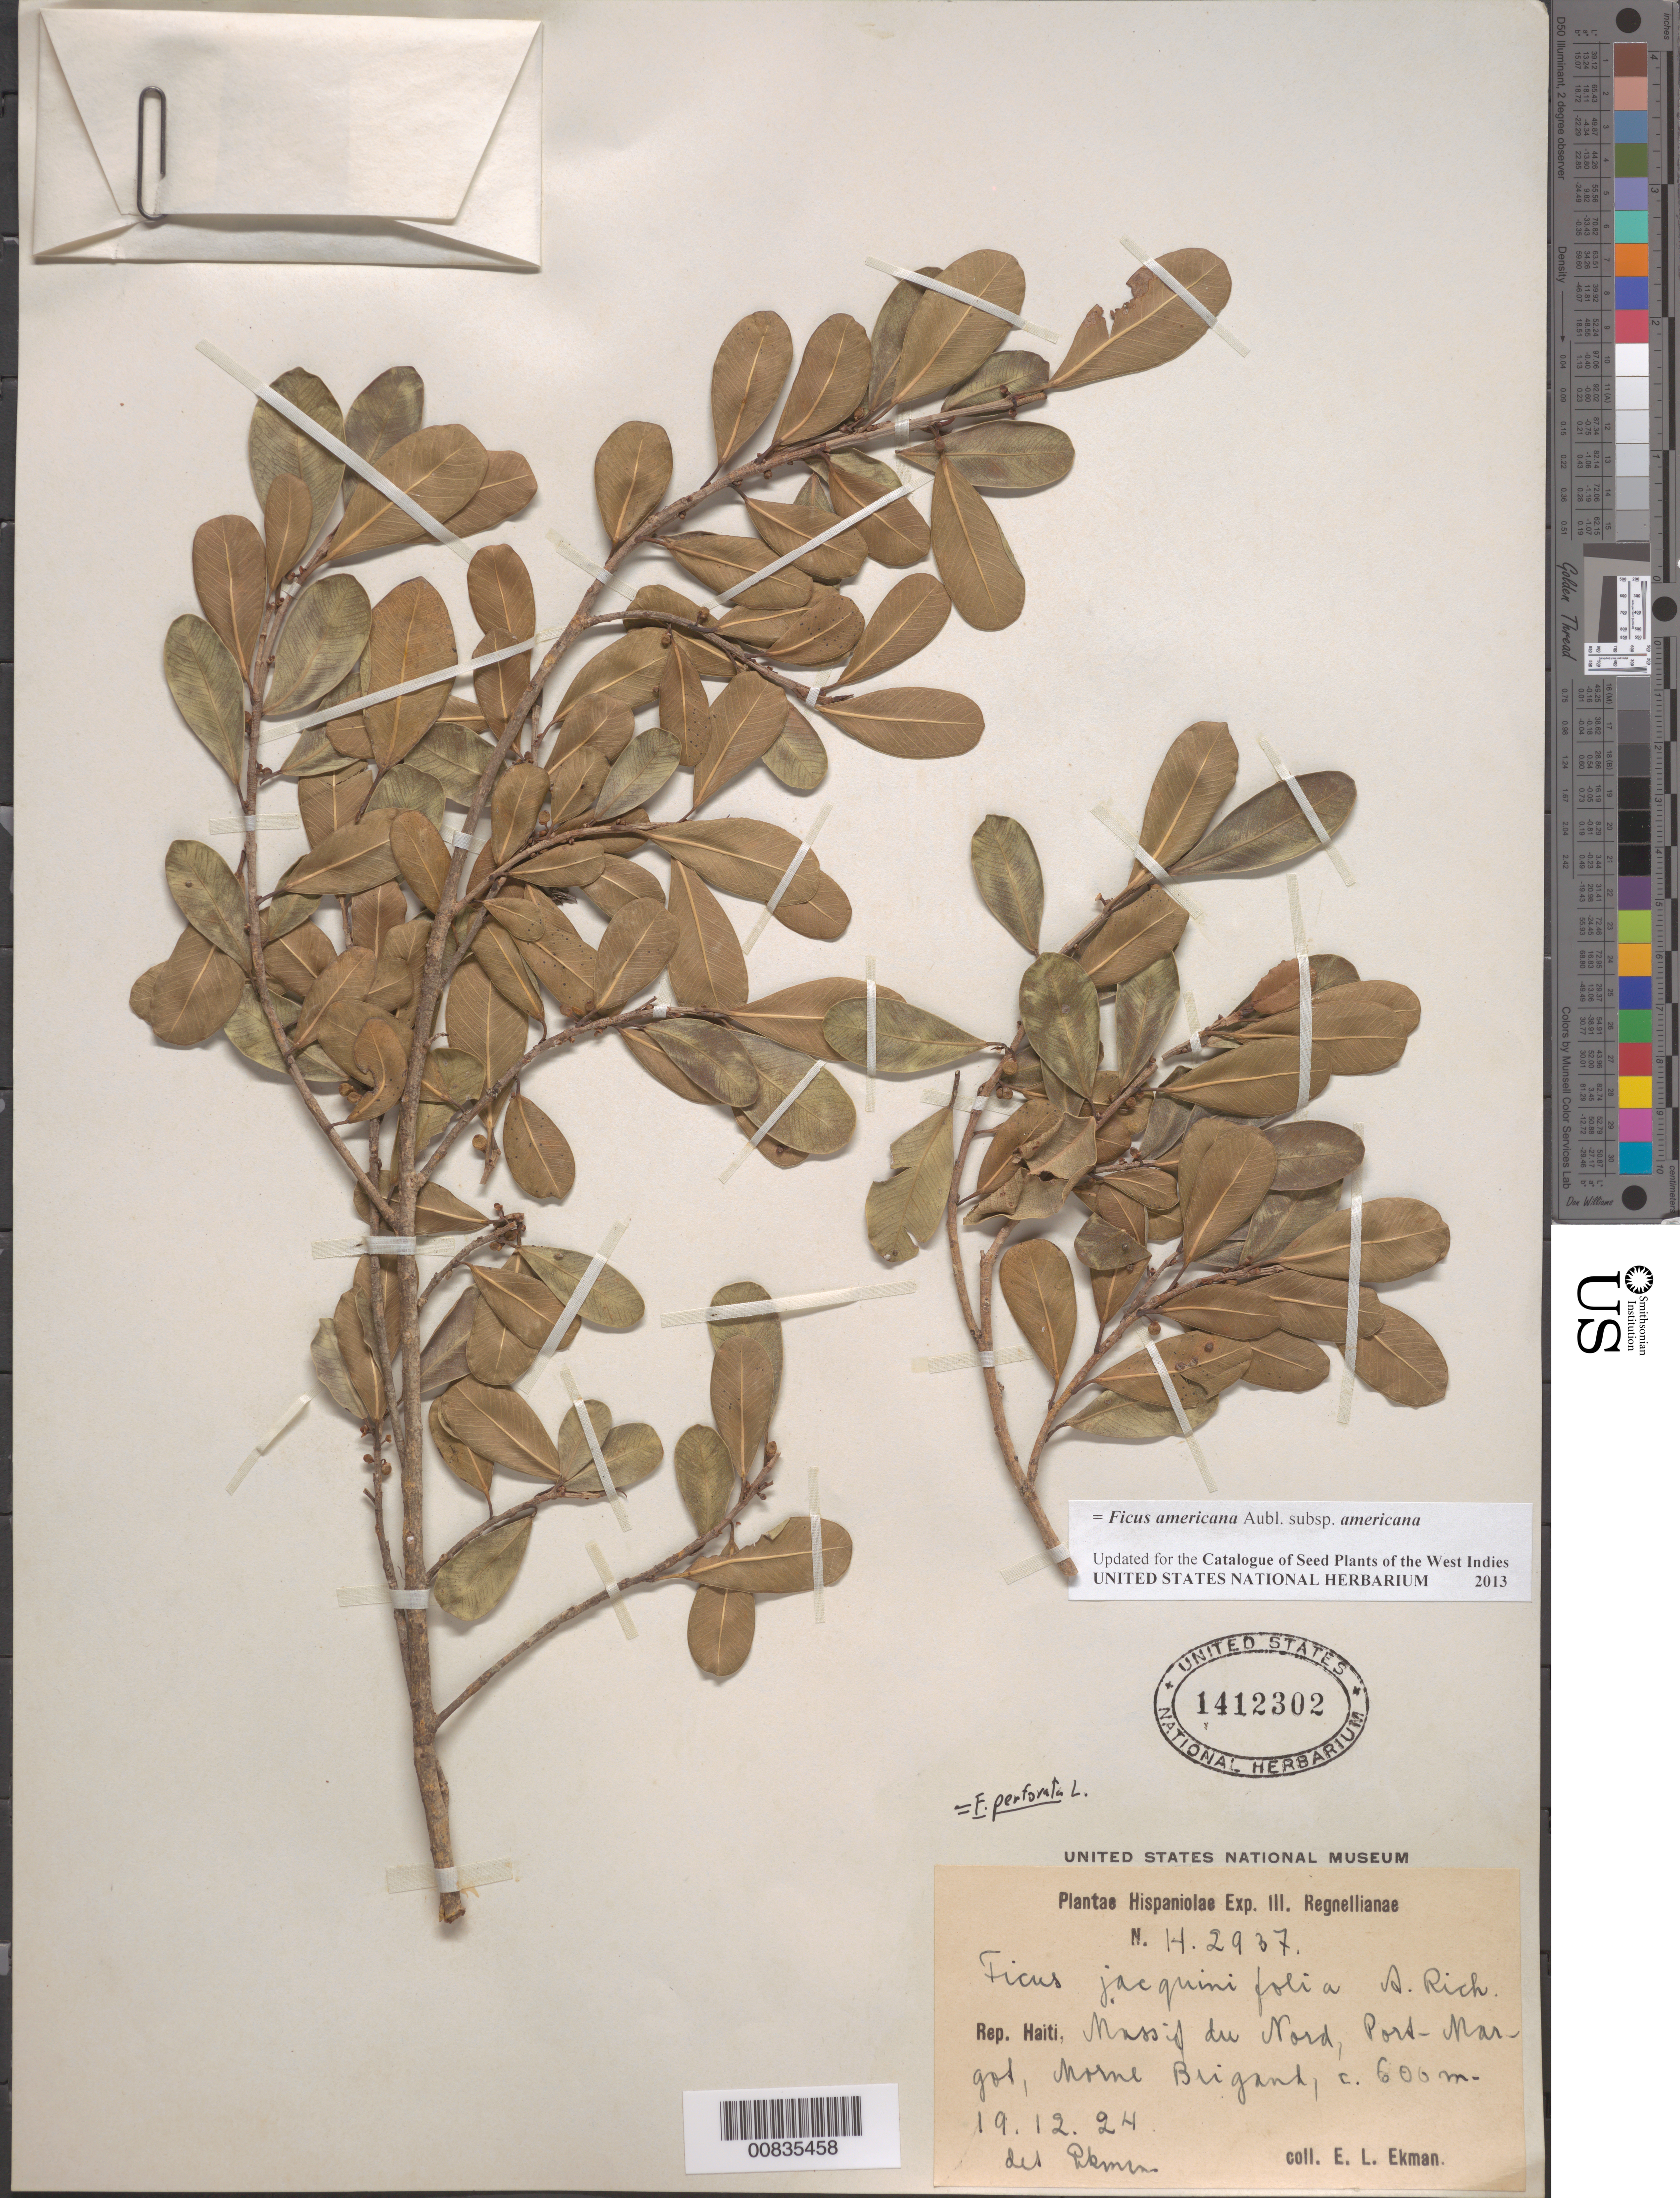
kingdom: Plantae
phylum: Tracheophyta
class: Magnoliopsida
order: Rosales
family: Moraceae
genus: Ficus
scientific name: Ficus perforata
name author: L.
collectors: E. L. Ekman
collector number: H 2937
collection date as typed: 19 Dec 1924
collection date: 1924-12-19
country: Haiti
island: Hispaniola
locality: Massif du Nord, Port-Margot, Morne Brigand.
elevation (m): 600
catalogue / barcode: US 1412302